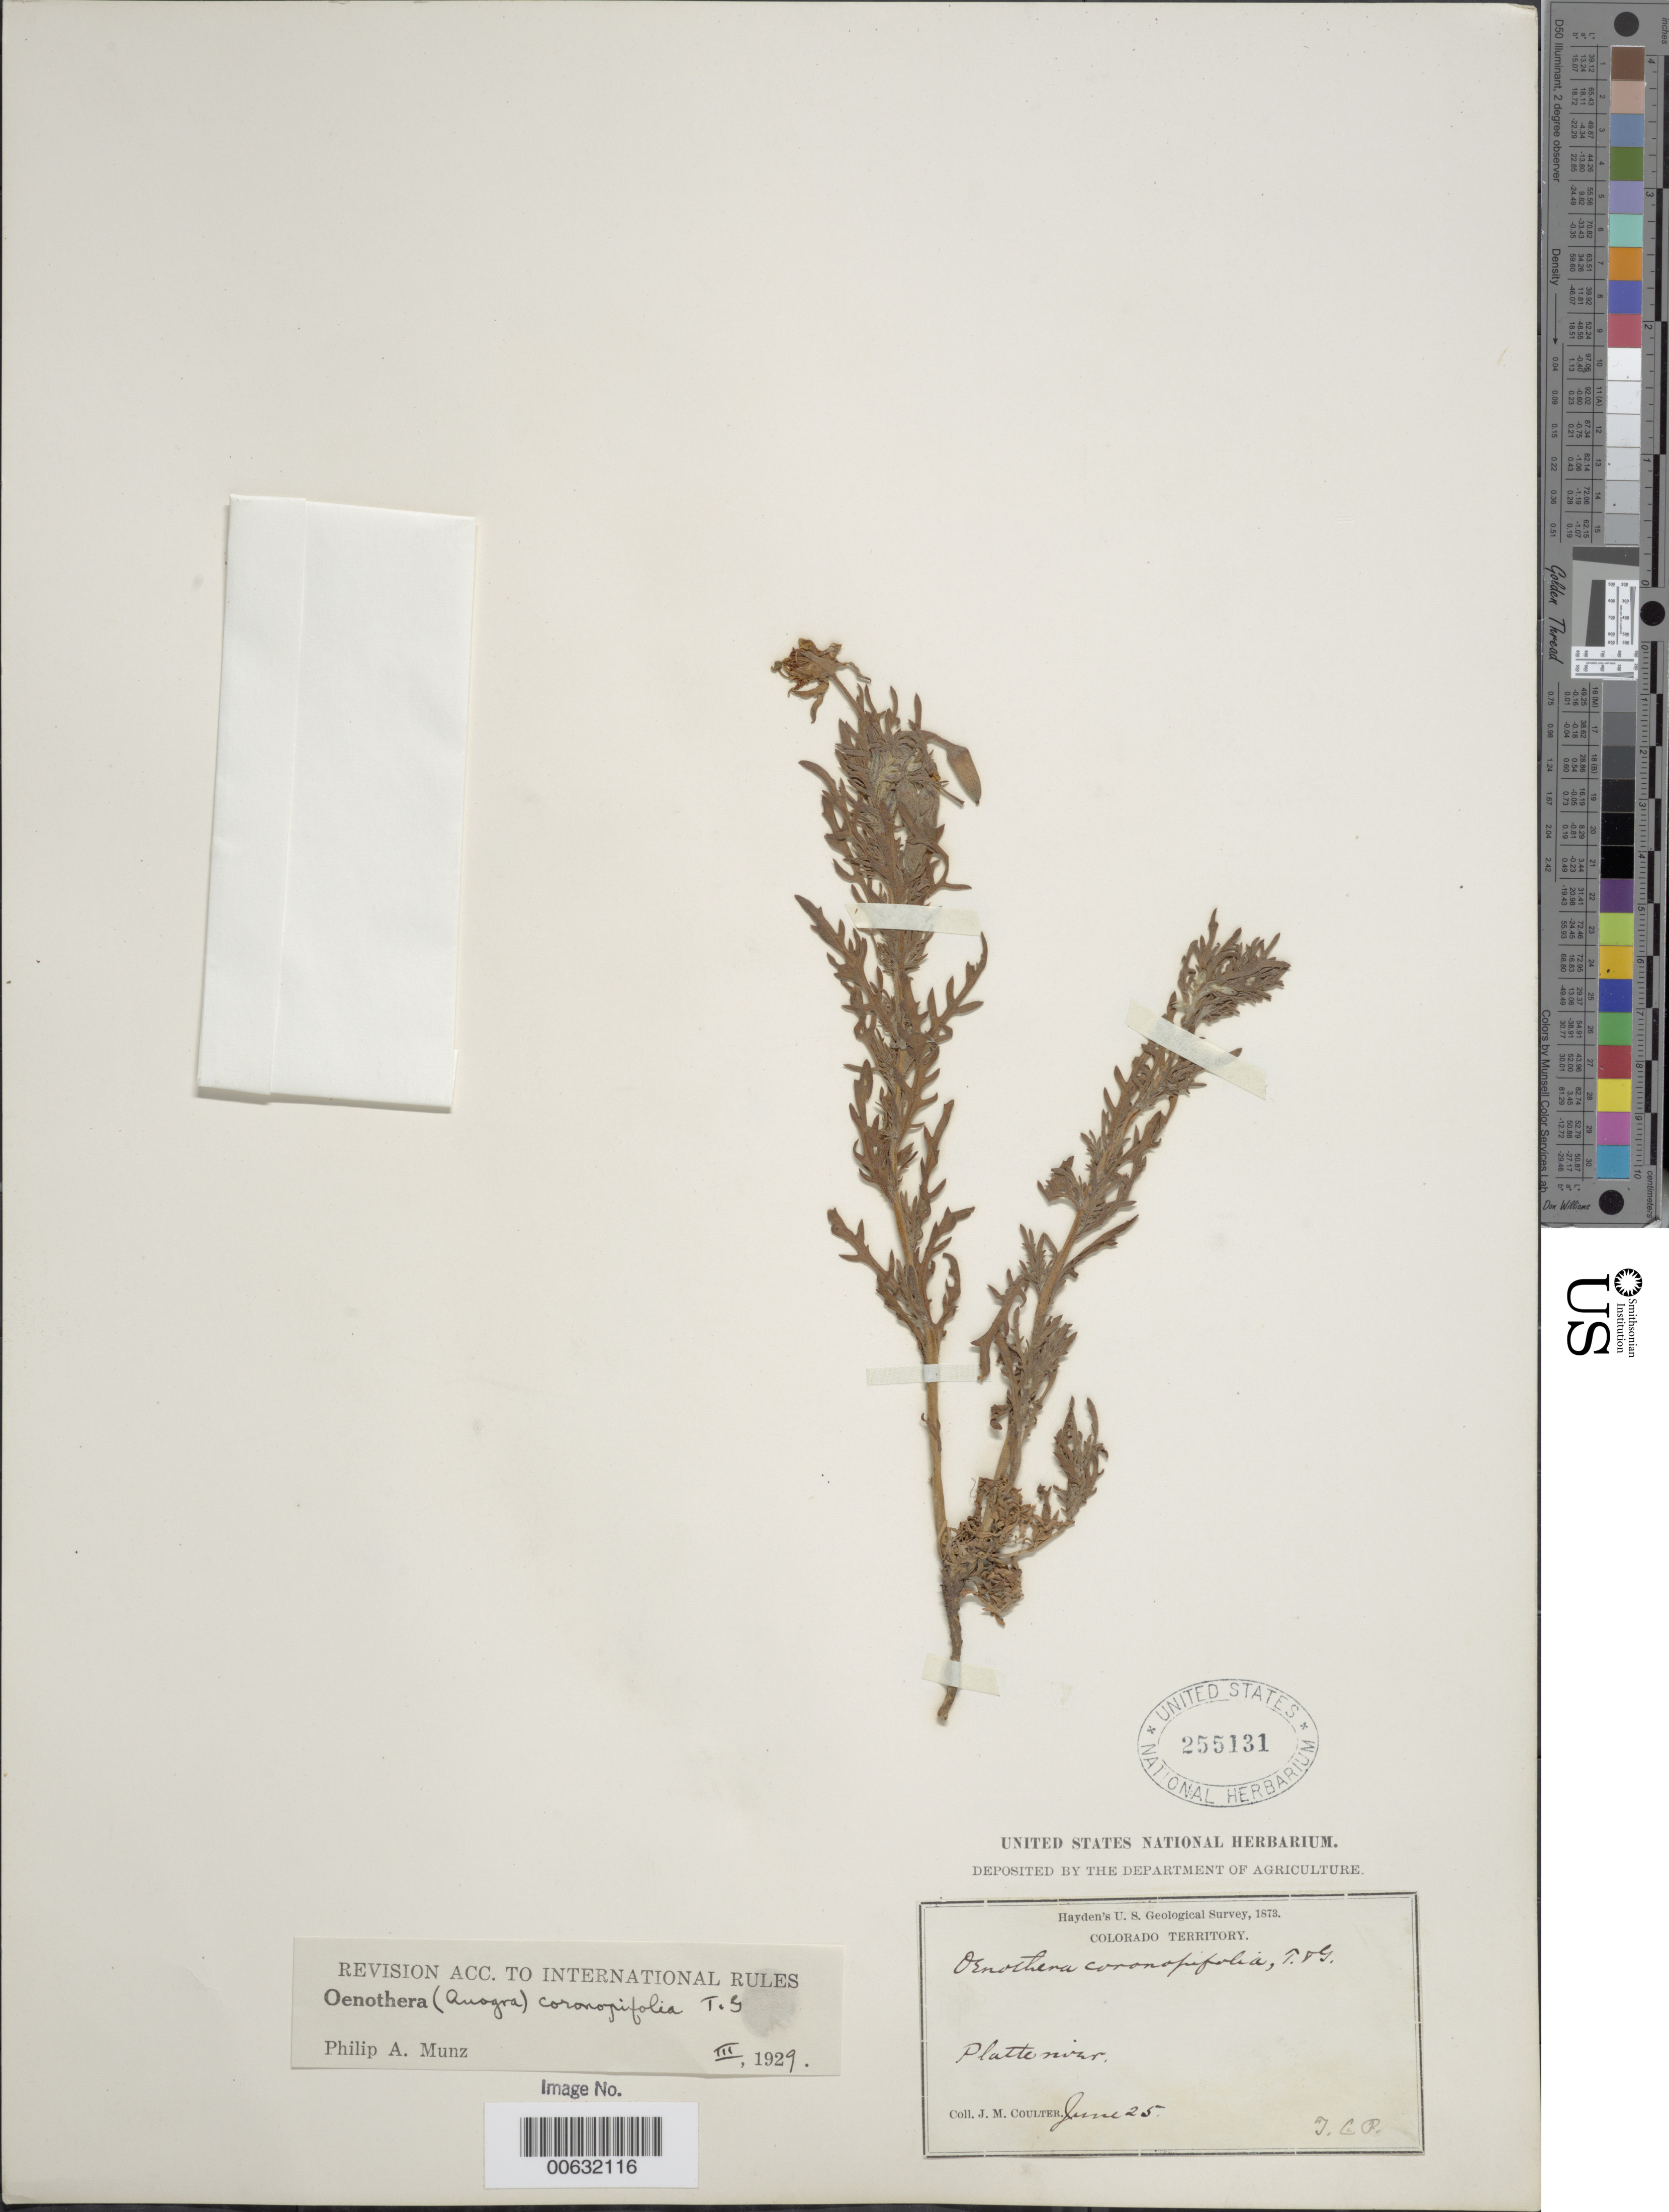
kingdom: Plantae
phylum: Tracheophyta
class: Magnoliopsida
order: Myrtales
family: Onagraceae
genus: Oenothera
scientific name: Oenothera coronopifolia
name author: Torr. & A. Gray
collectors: J. M. Coulter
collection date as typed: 25 Jun 1873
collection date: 1873-06-25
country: United States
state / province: Colorado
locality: Platte River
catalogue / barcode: US 255131